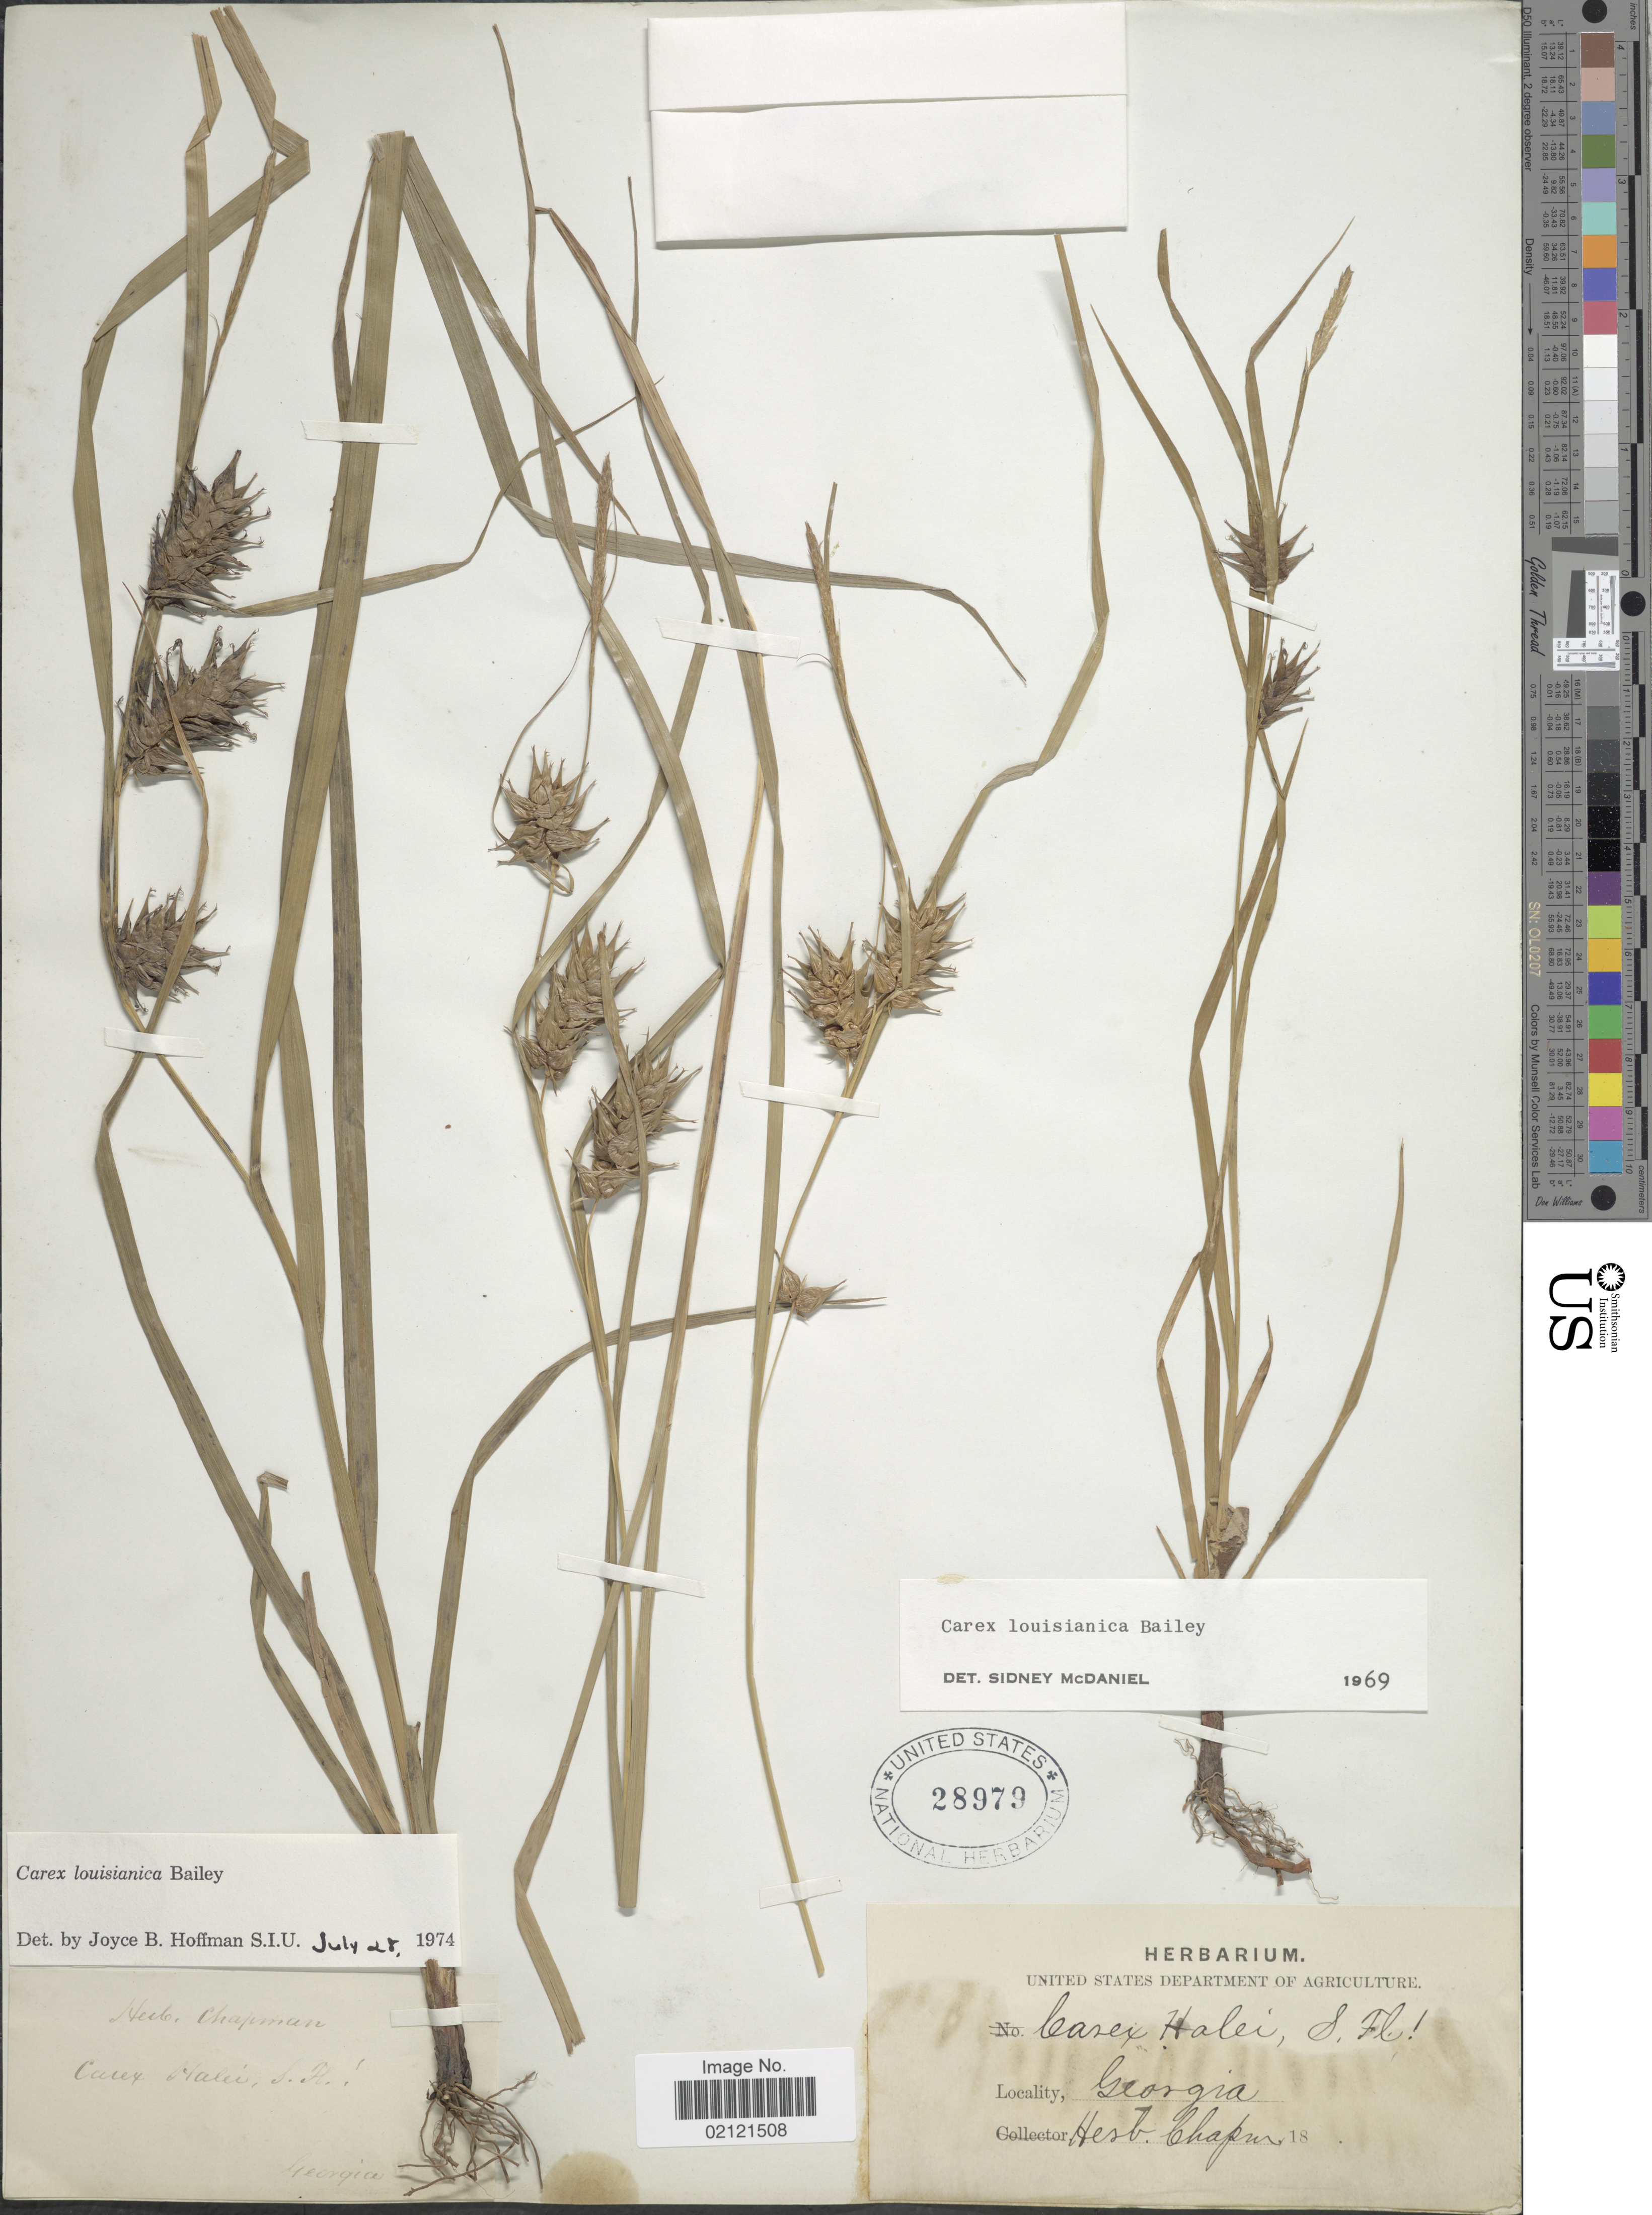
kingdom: Plantae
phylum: Tracheophyta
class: Liliopsida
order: Poales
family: Cyperaceae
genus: Carex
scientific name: Carex louisianica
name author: L.H. Bailey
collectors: ex herb. Chapman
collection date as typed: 18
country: United States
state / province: Georgia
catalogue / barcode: US 28979